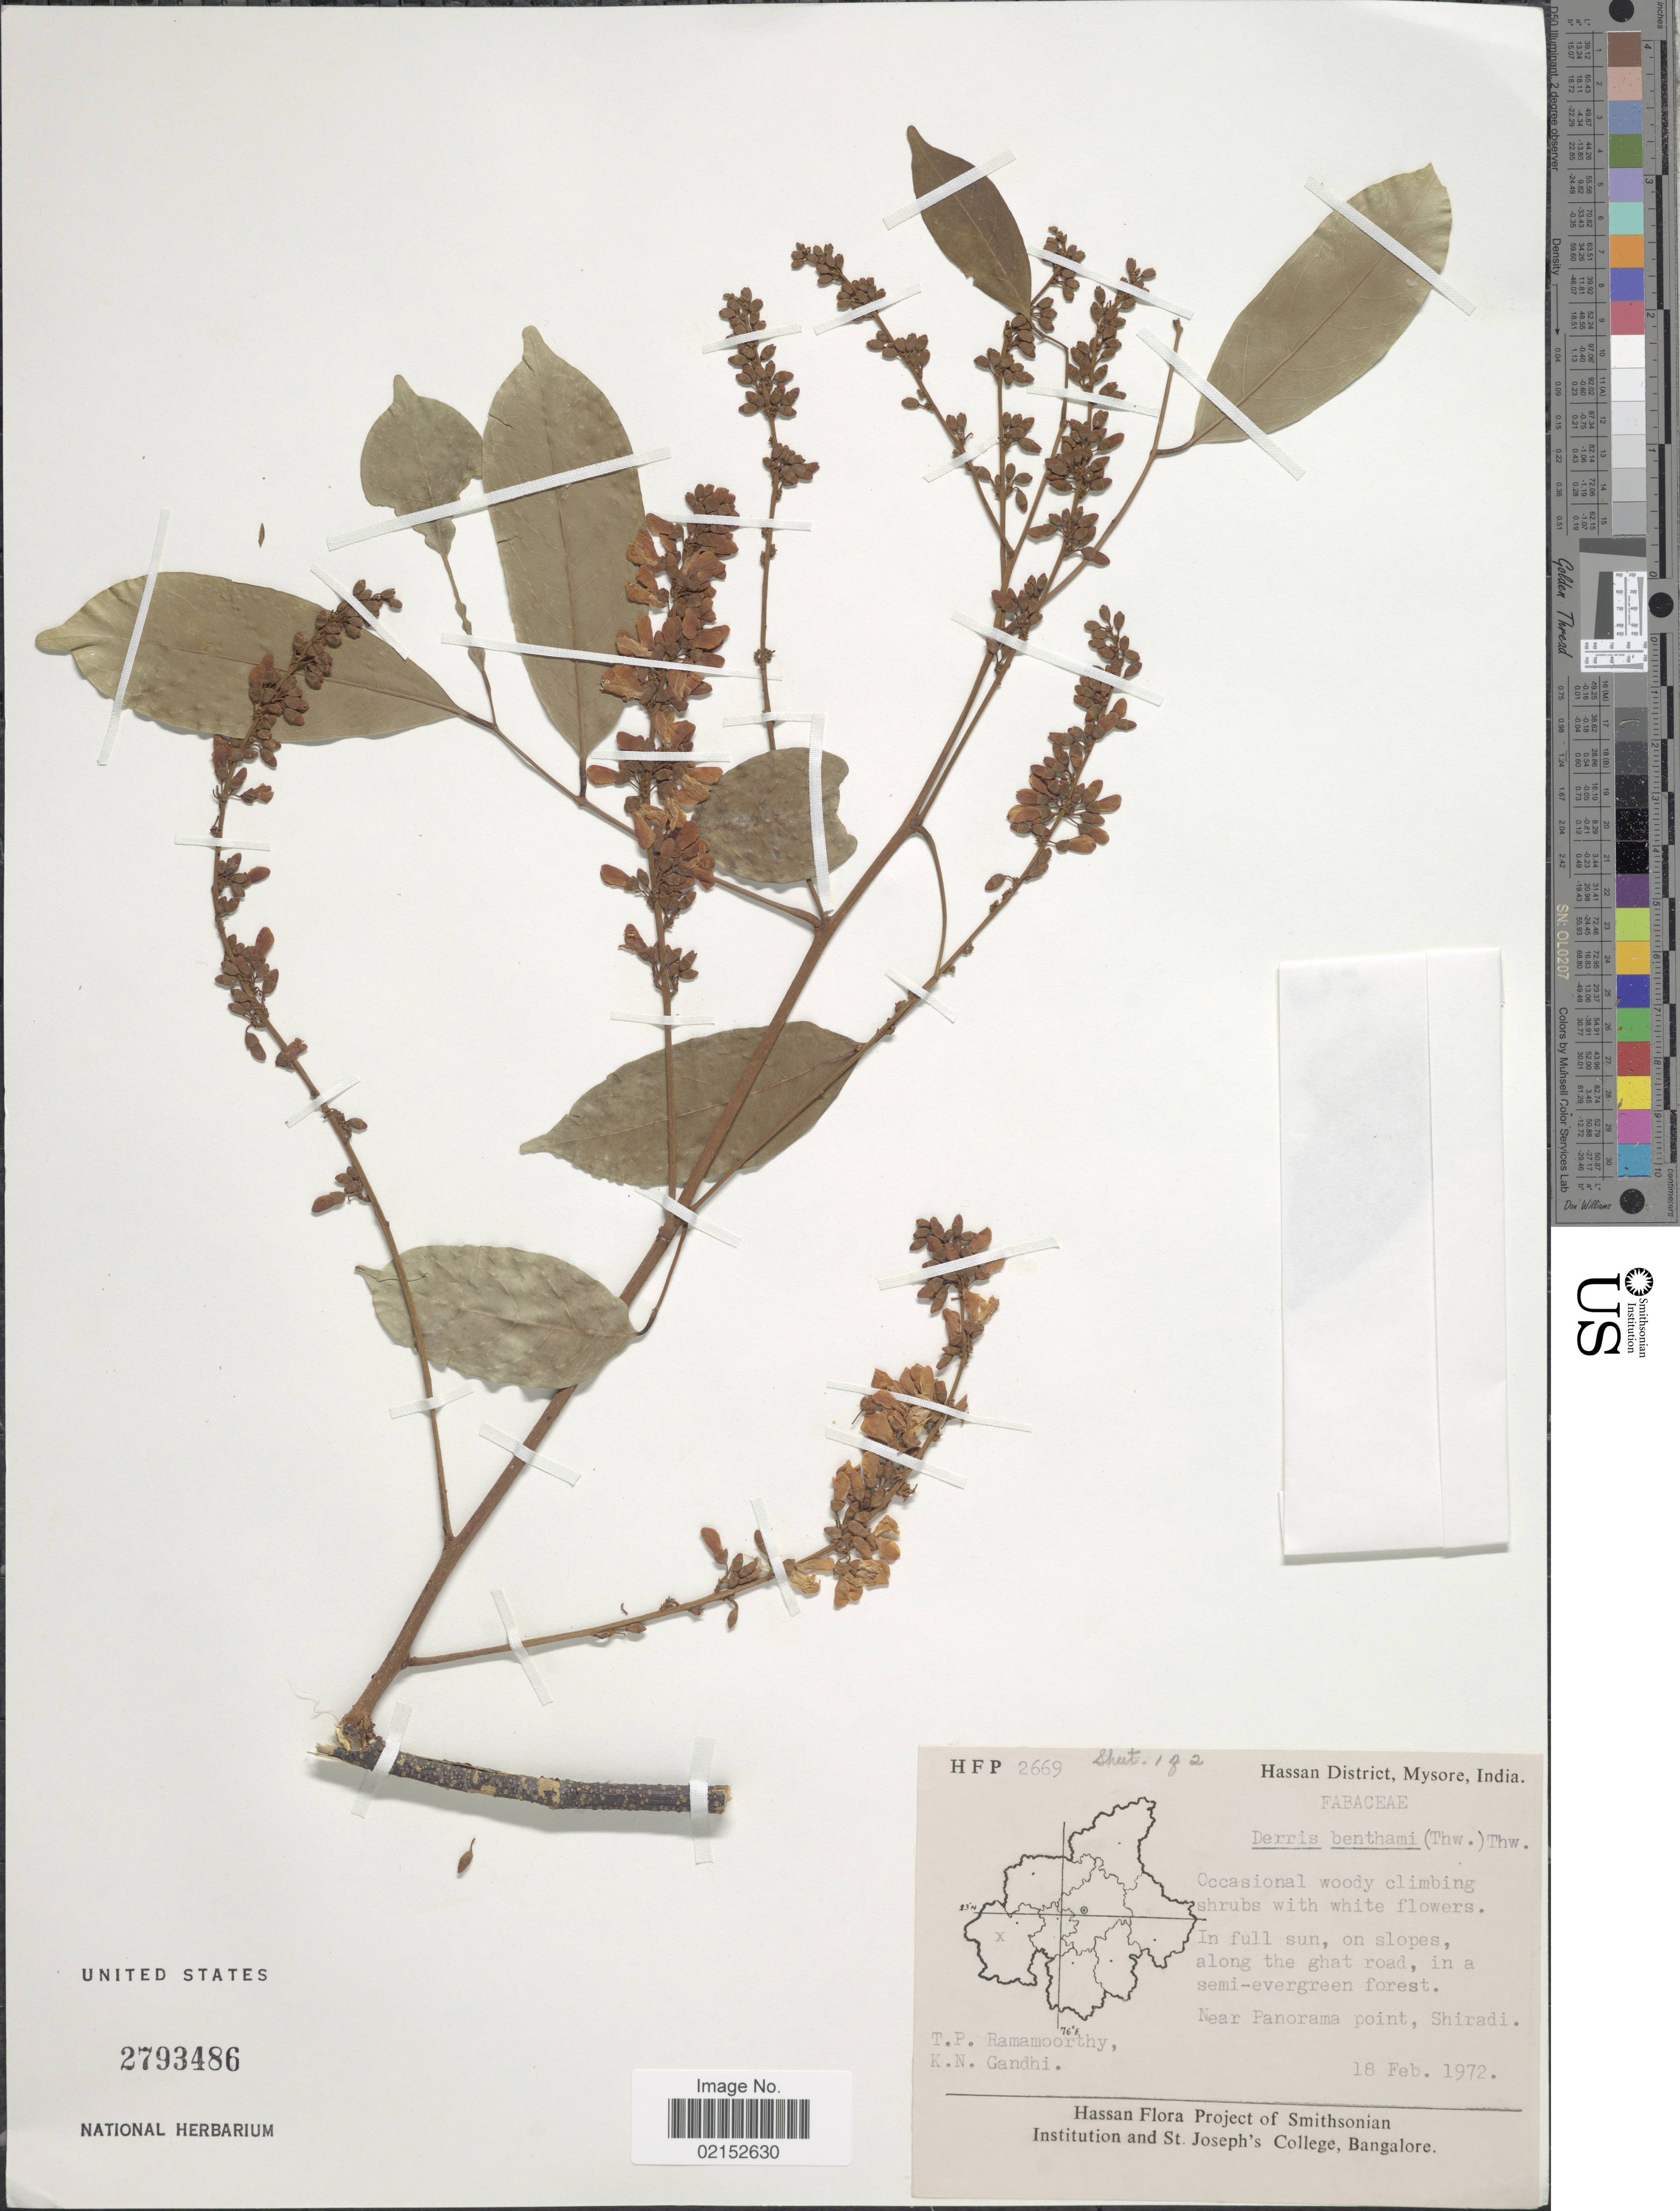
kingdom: Plantae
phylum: Tracheophyta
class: Magnoliopsida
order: Fabales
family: Fabaceae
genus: Derris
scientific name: Derris benthamii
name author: (Thwaites) Thwaites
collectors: T. P. Ramamoorthy & K. N. Gandhi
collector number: HFP 2669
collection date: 1972-02-18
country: India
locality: Hassan District, Mysore, Near Panorama point, Shiradi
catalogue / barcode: US 2793486